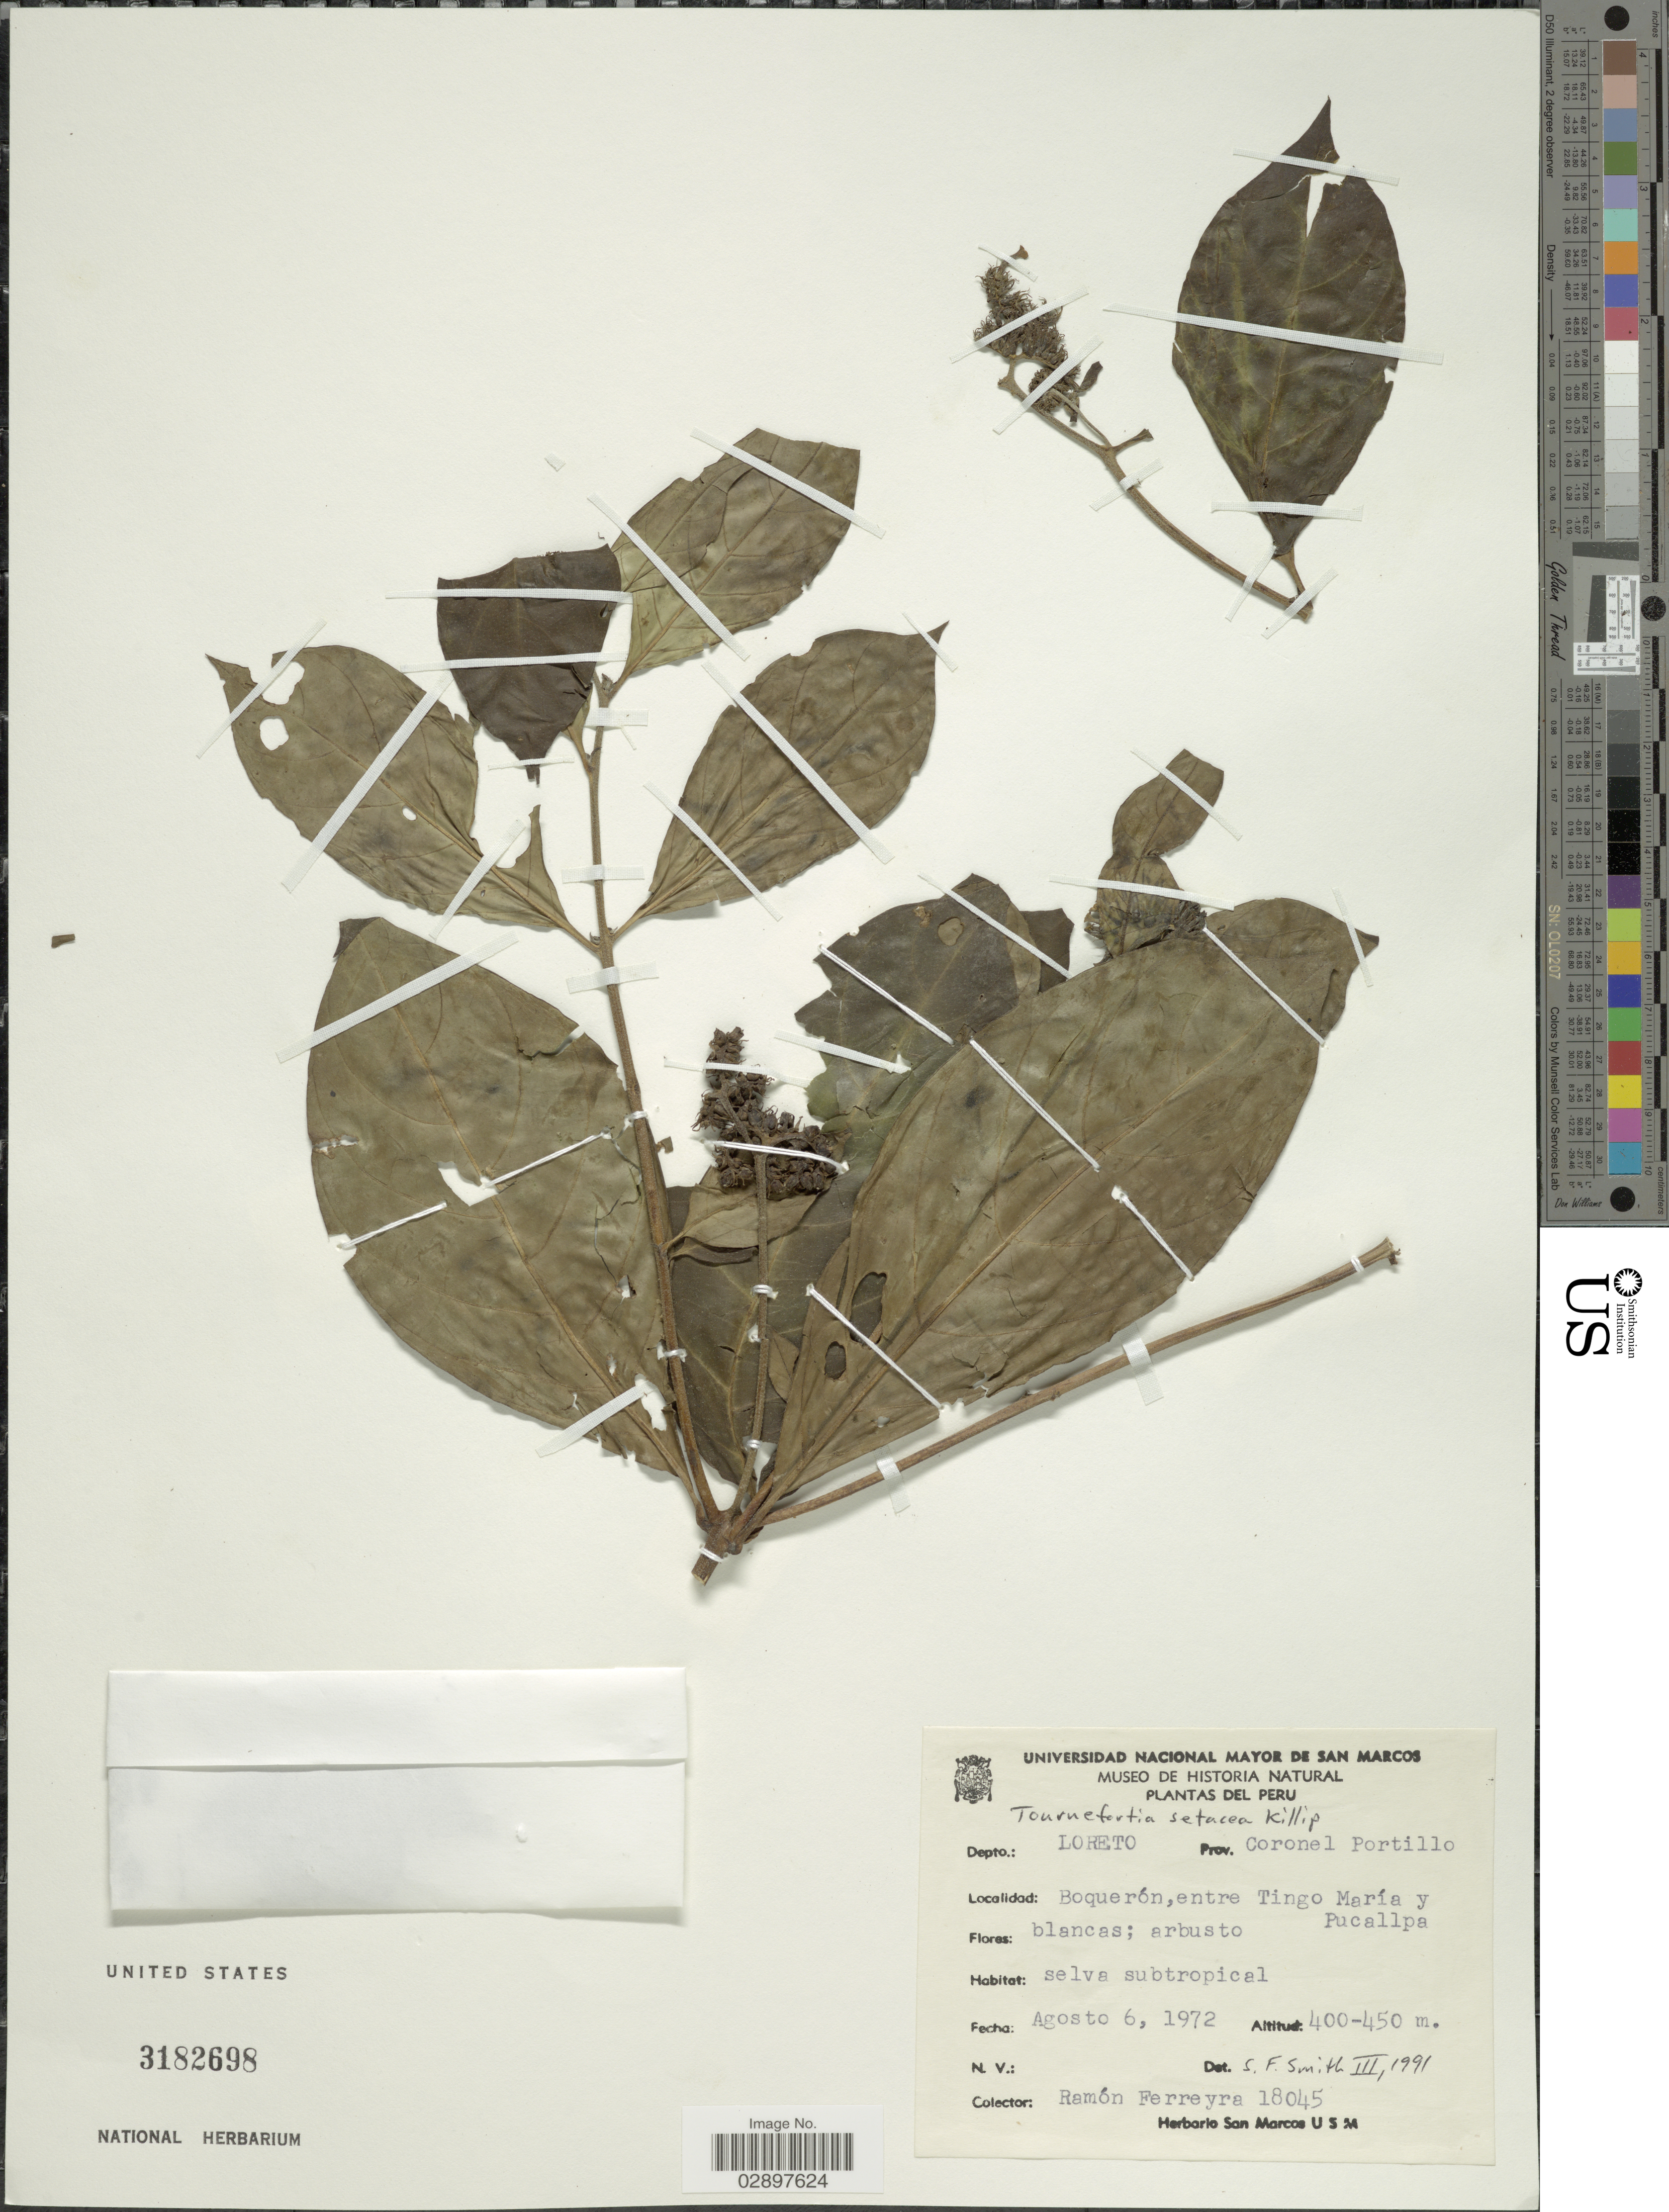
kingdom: Plantae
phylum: Tracheophyta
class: Magnoliopsida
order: Boraginales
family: Heliotropiaceae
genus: Tournefortia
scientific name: Tournefortia setacea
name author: Killip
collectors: R. A. Ferreyra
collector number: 18045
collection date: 1972-08-06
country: Peru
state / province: Loreto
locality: Depto.: Loreto. Prov. Coronel Portillo. Boquerón, entre Tingo María y Pucallpa.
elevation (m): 400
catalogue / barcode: US 3182698